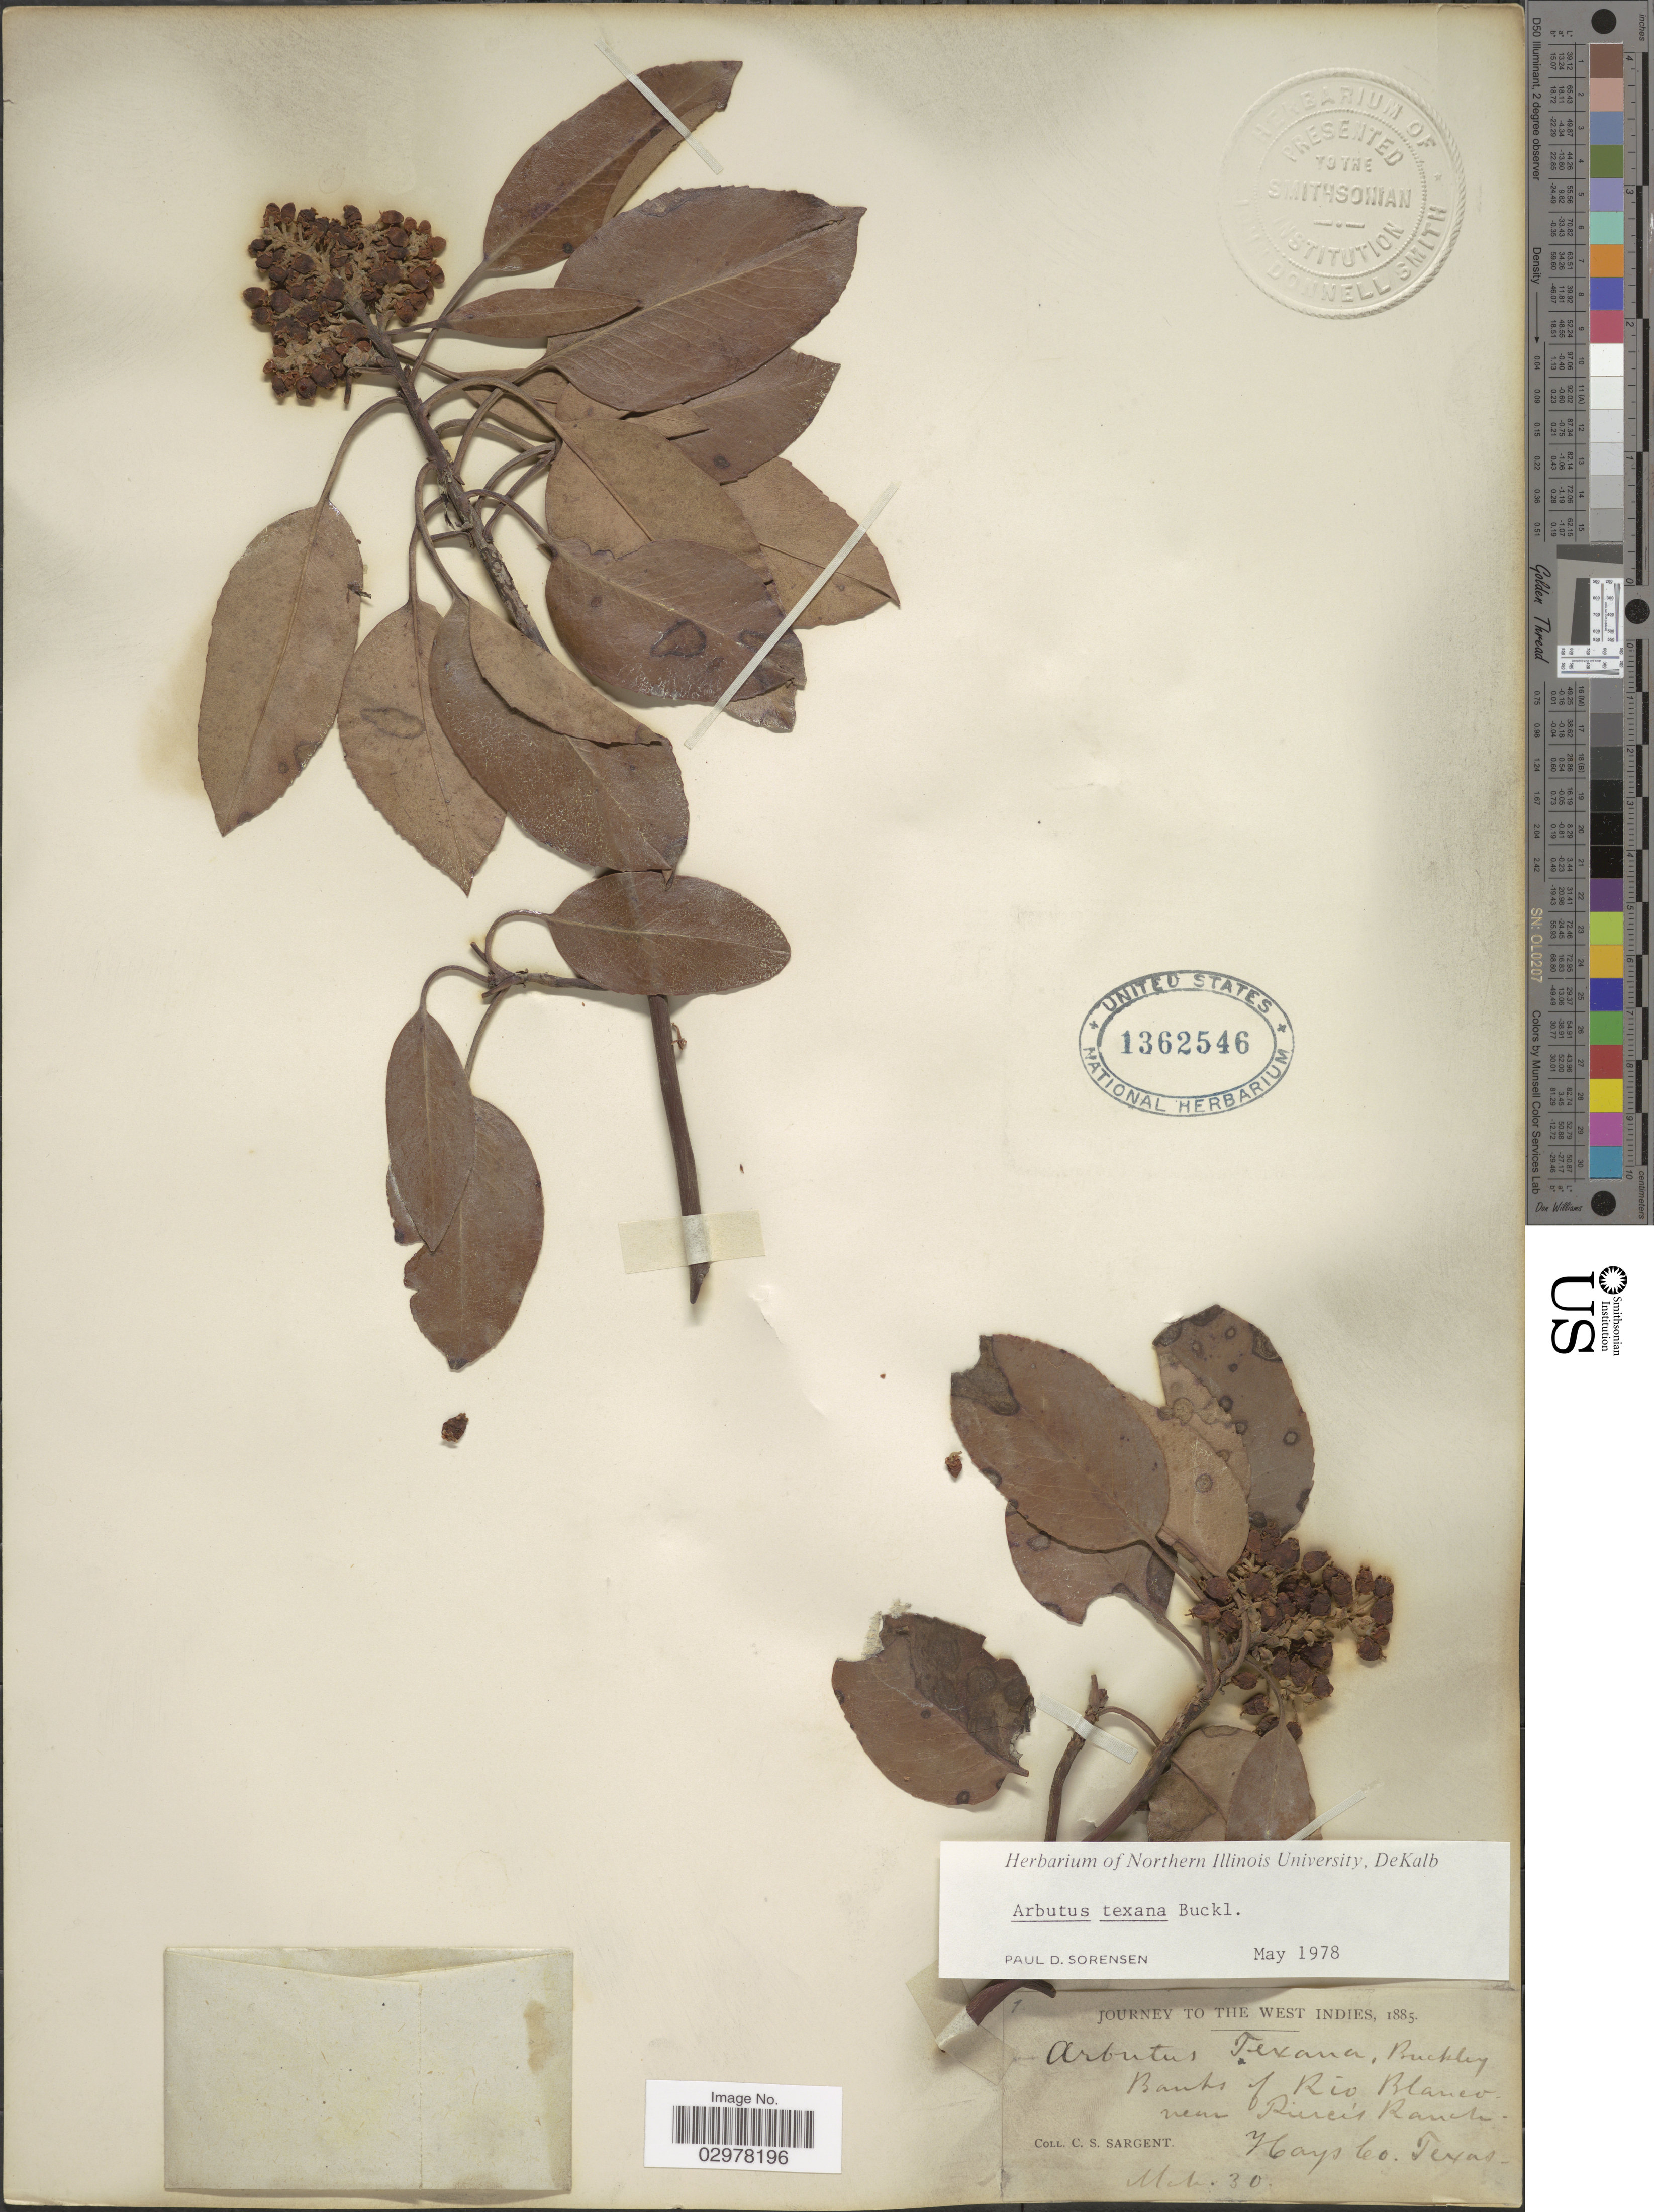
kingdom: Plantae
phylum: Tracheophyta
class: Magnoliopsida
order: Ericales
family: Ericaceae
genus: Arbutus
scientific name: Arbutus texana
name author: Buckley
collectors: C. S. Sargent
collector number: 1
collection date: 1885-03-30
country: United States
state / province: Texas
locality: West Indies. Banks of Rio Blanco, near River's Ranch. Hays Co.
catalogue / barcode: US 1362546